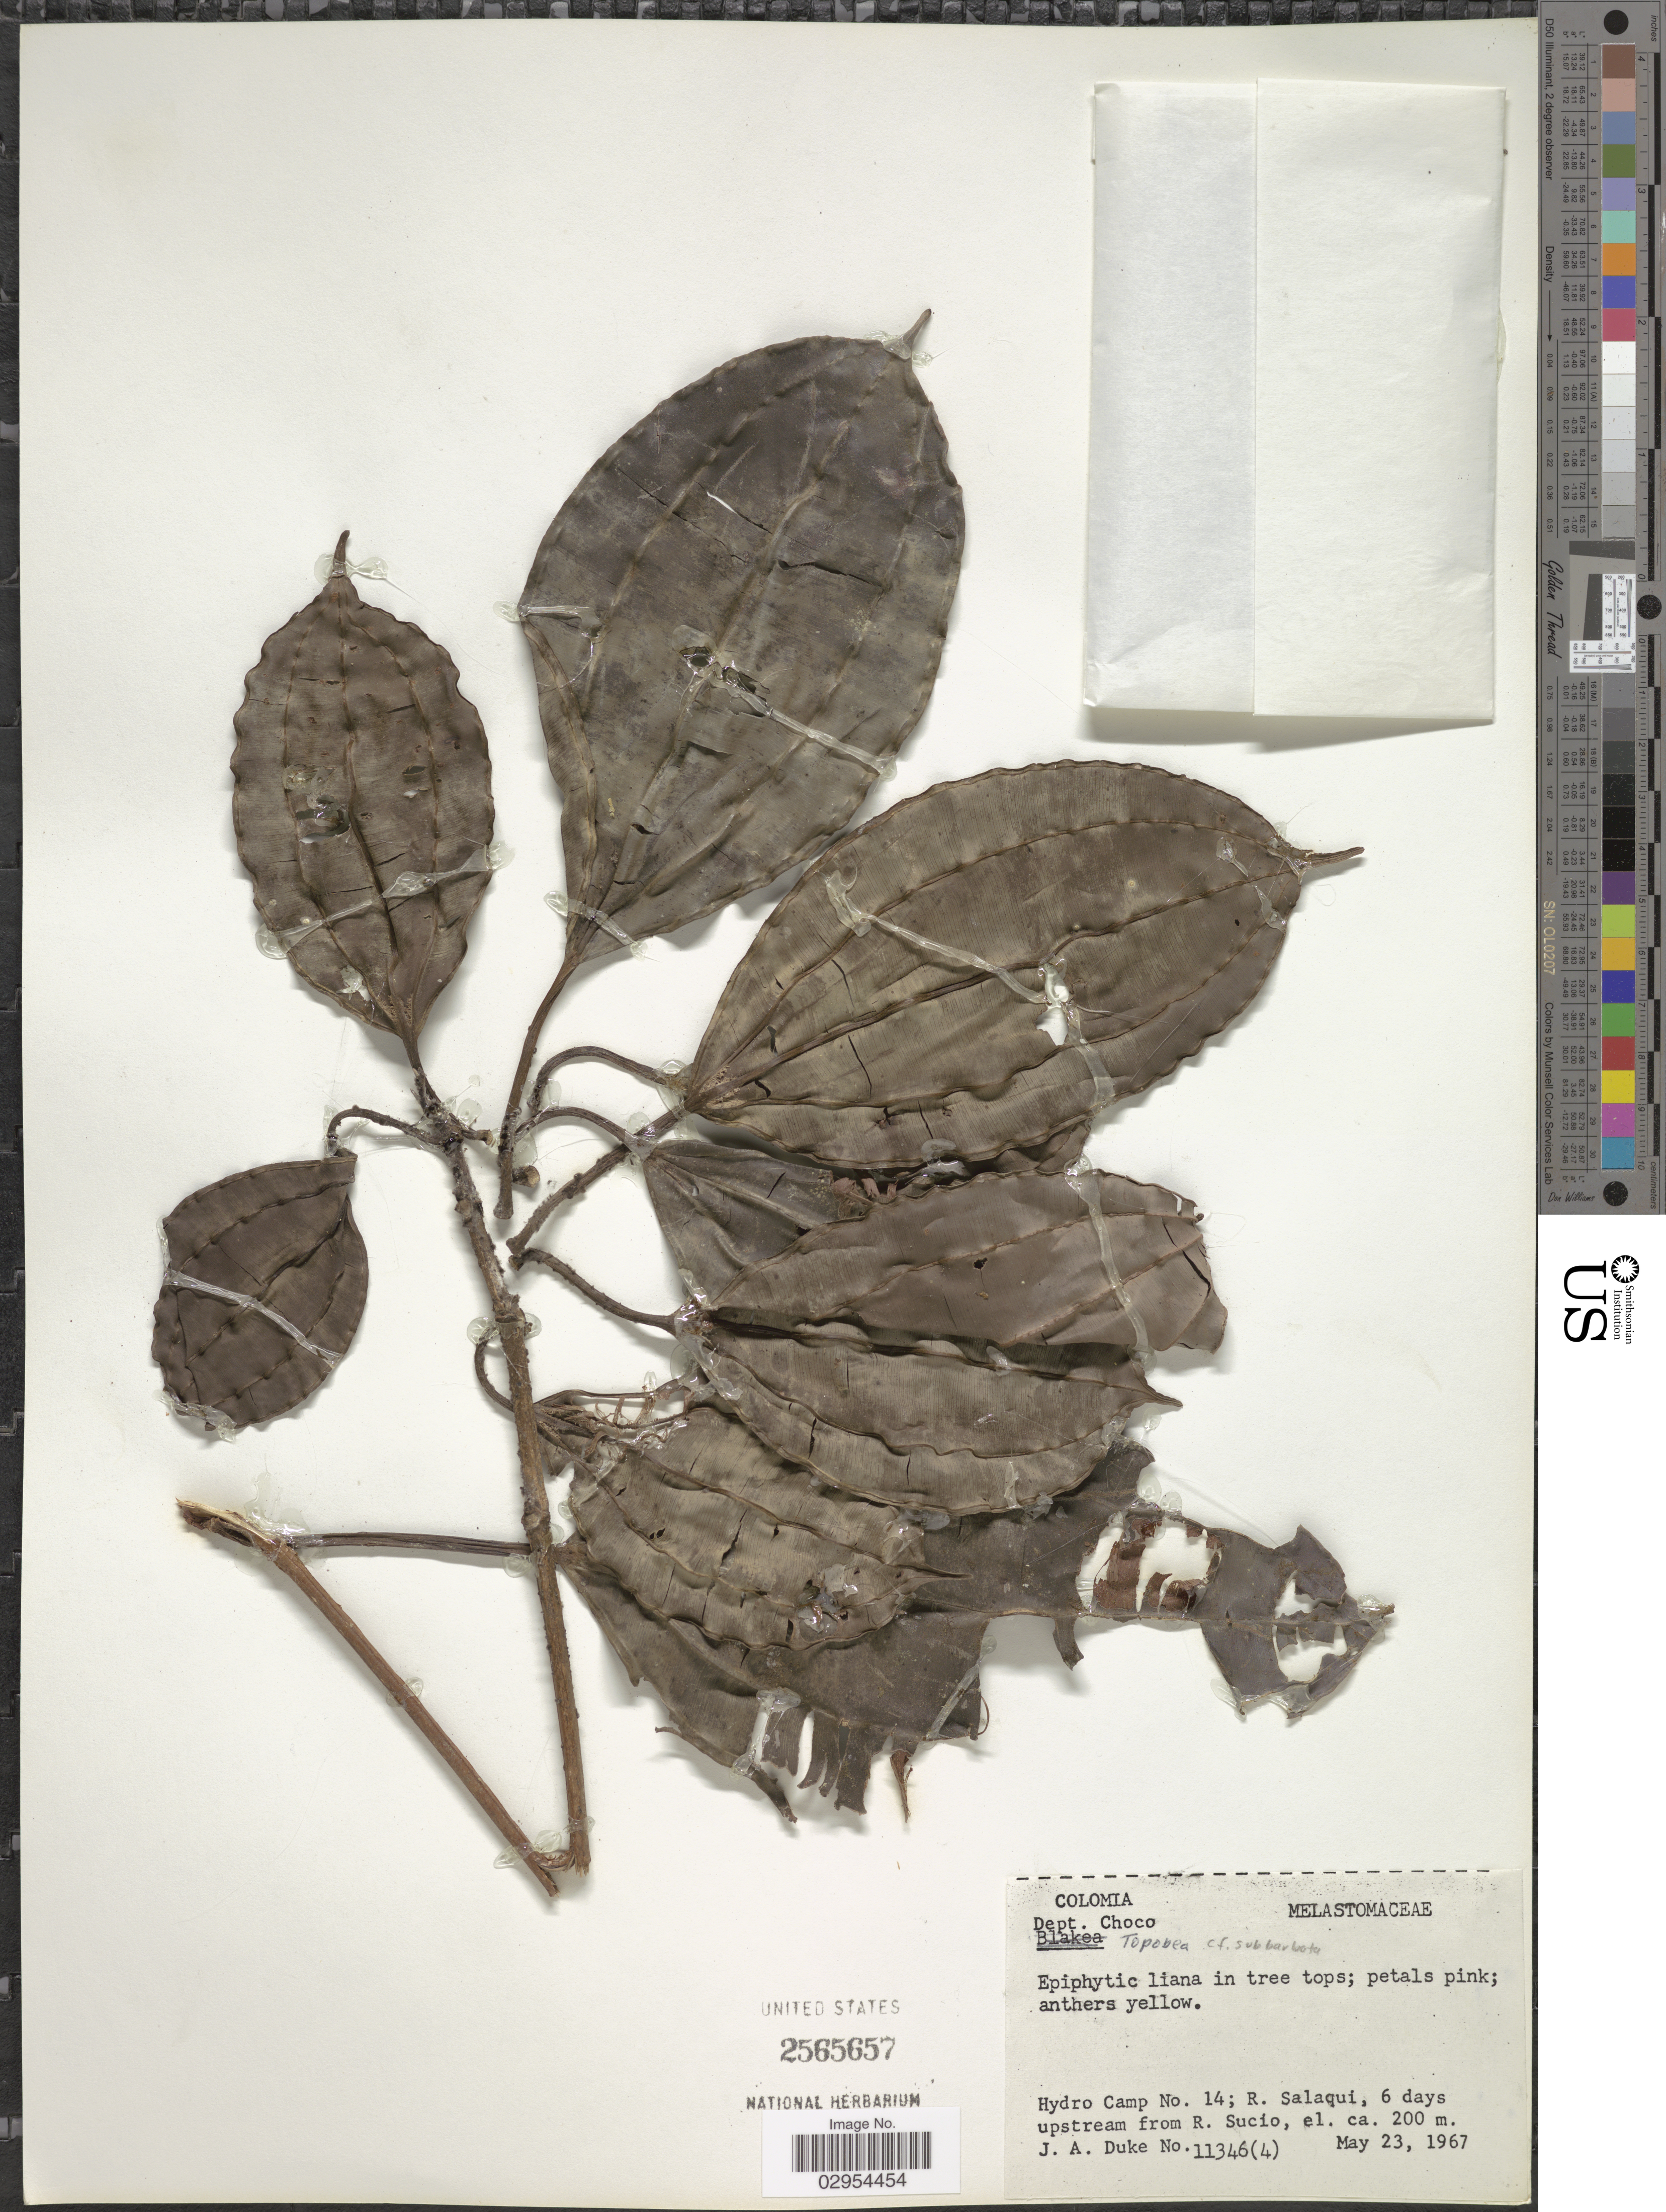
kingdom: Plantae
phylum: Tracheophyta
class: Magnoliopsida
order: Myrtales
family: Melastomataceae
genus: Topobea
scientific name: Topobea sp.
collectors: J. A. Duke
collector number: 11346 (4)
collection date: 1967-05-23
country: Colombia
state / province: Chocó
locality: Dept. Choco, Hydro Camp No. 14; R. Salaqui, 6 days upstrream from R. Sucio.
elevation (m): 200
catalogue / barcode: US 2565657